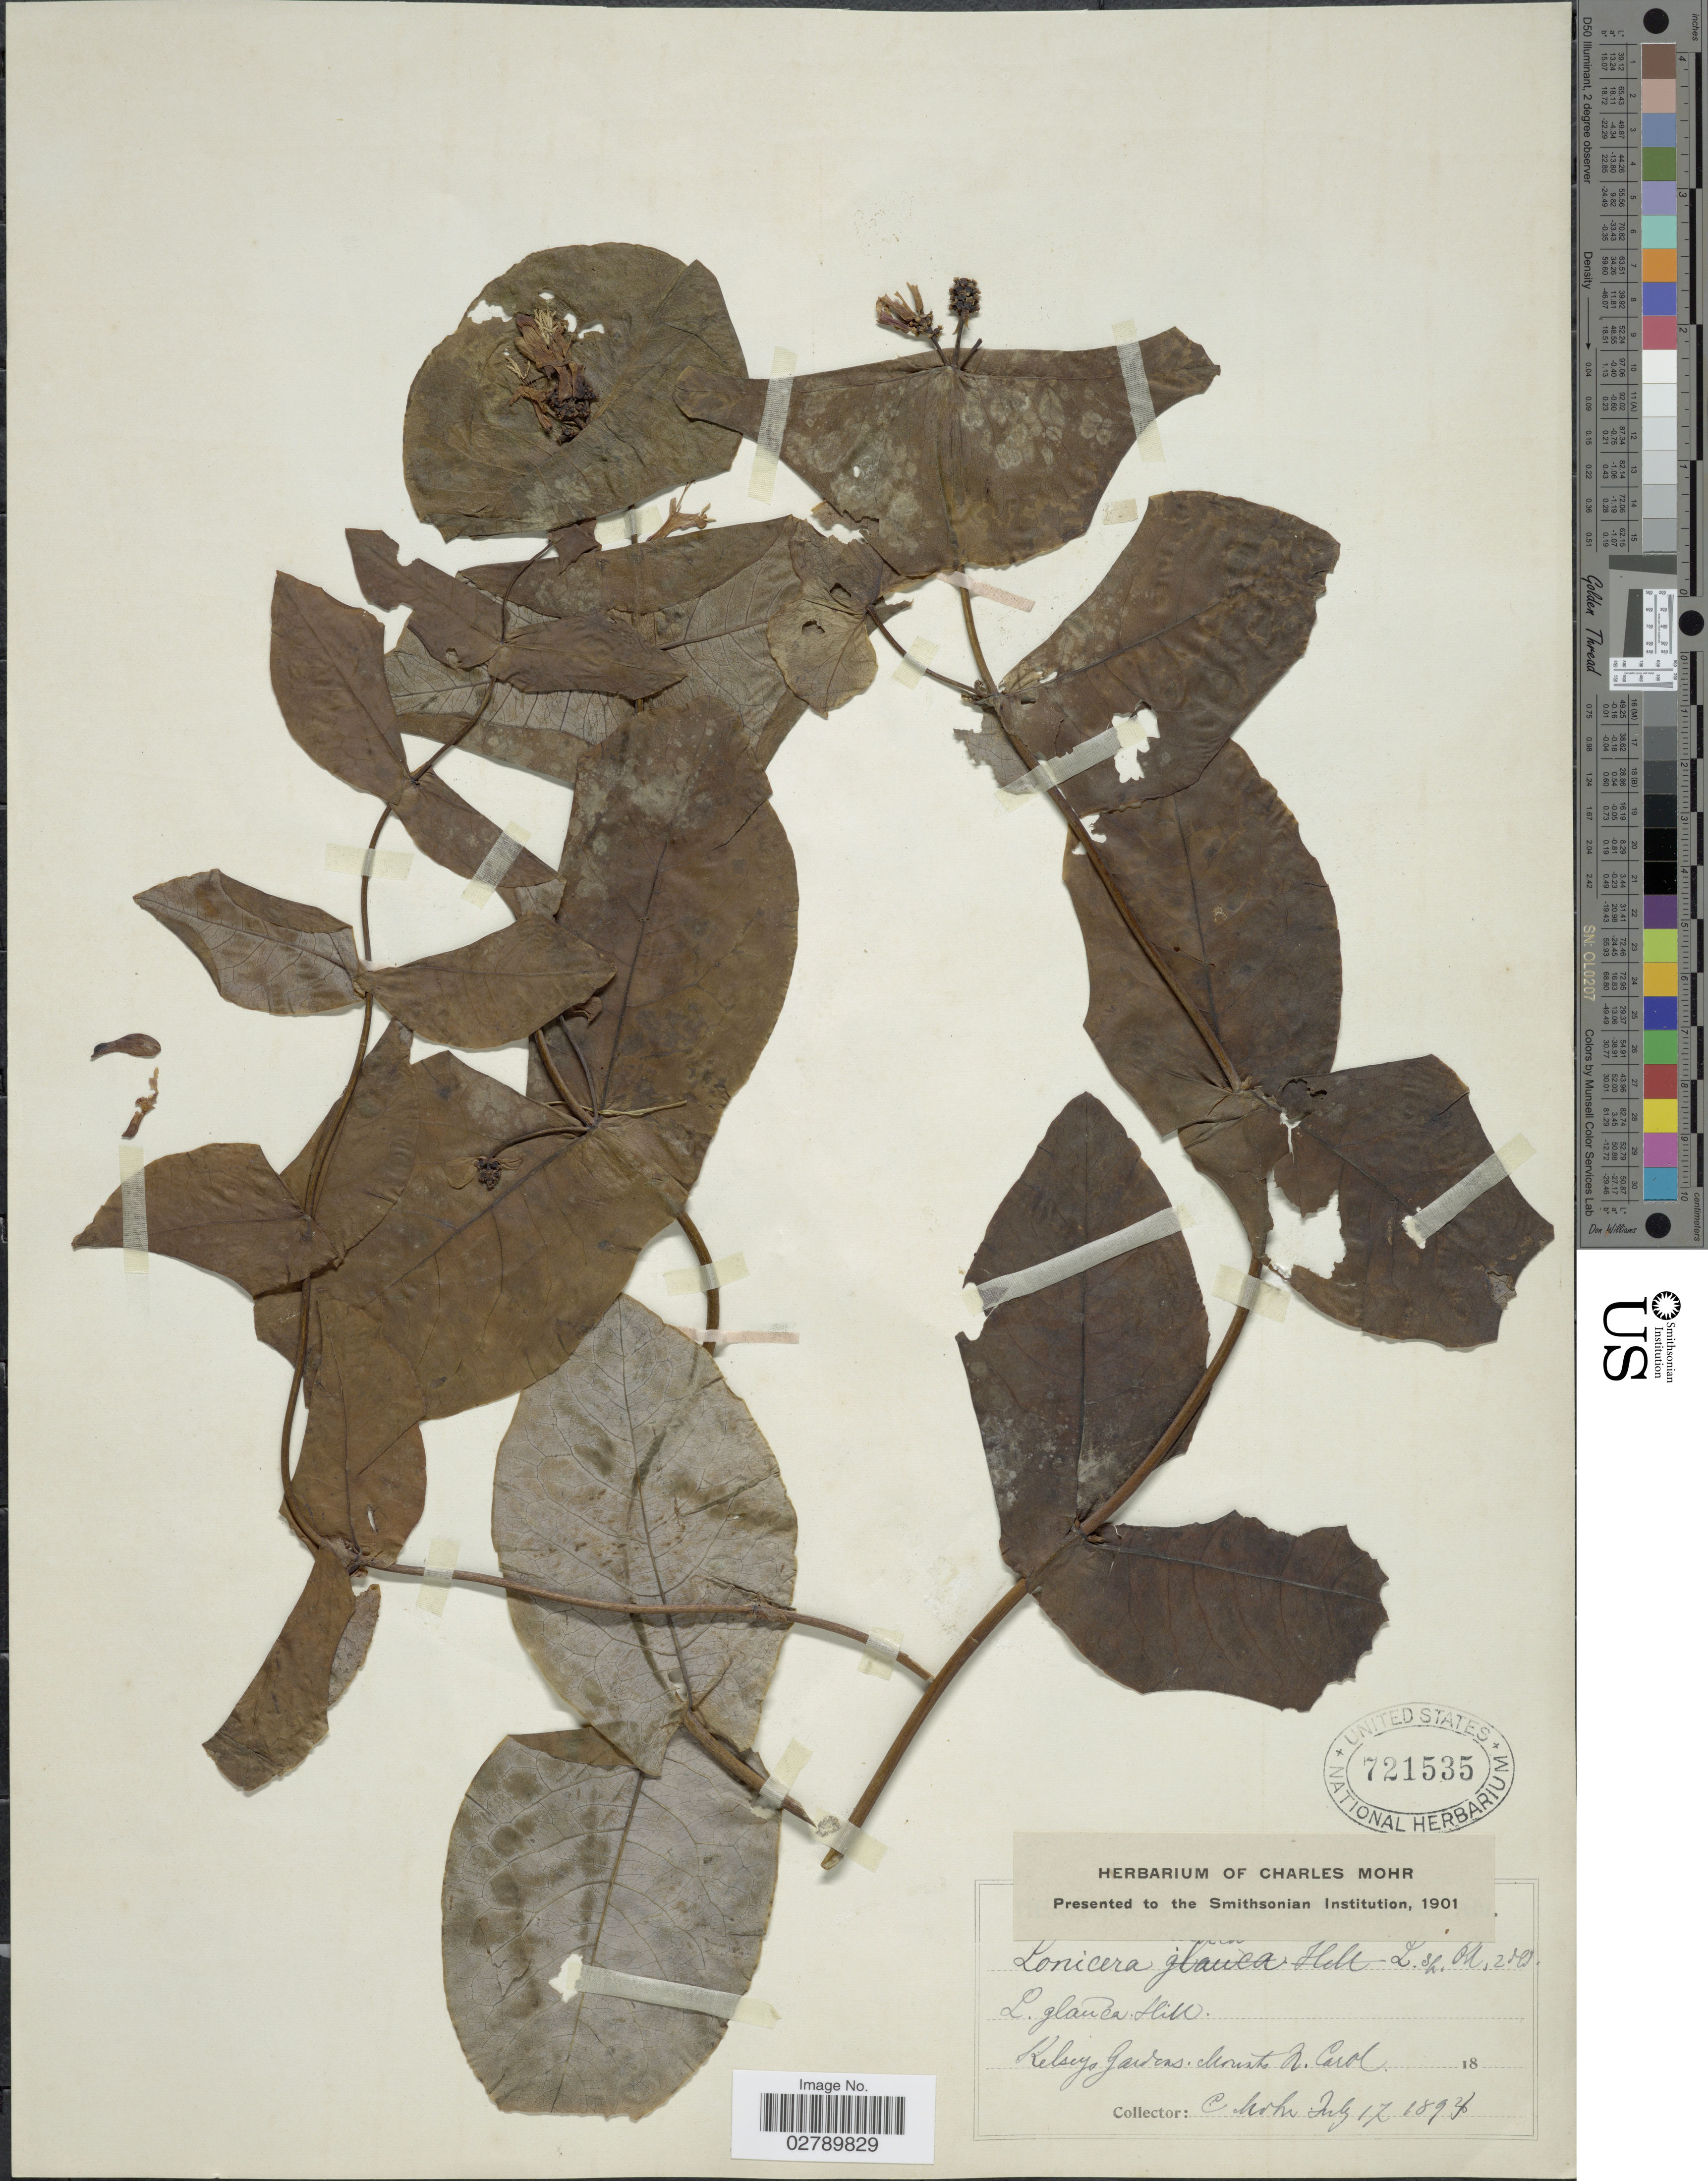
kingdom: Plantae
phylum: Tracheophyta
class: Magnoliopsida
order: Dipsacales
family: Caprifoliaceae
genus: Lonicera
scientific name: Lonicera parviflora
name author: Lam.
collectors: Mohr, C. T. (herbarium)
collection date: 1894-07-17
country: United States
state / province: North Carolina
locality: Kelseys Gardens, Mounts [interpreted]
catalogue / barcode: US 721535